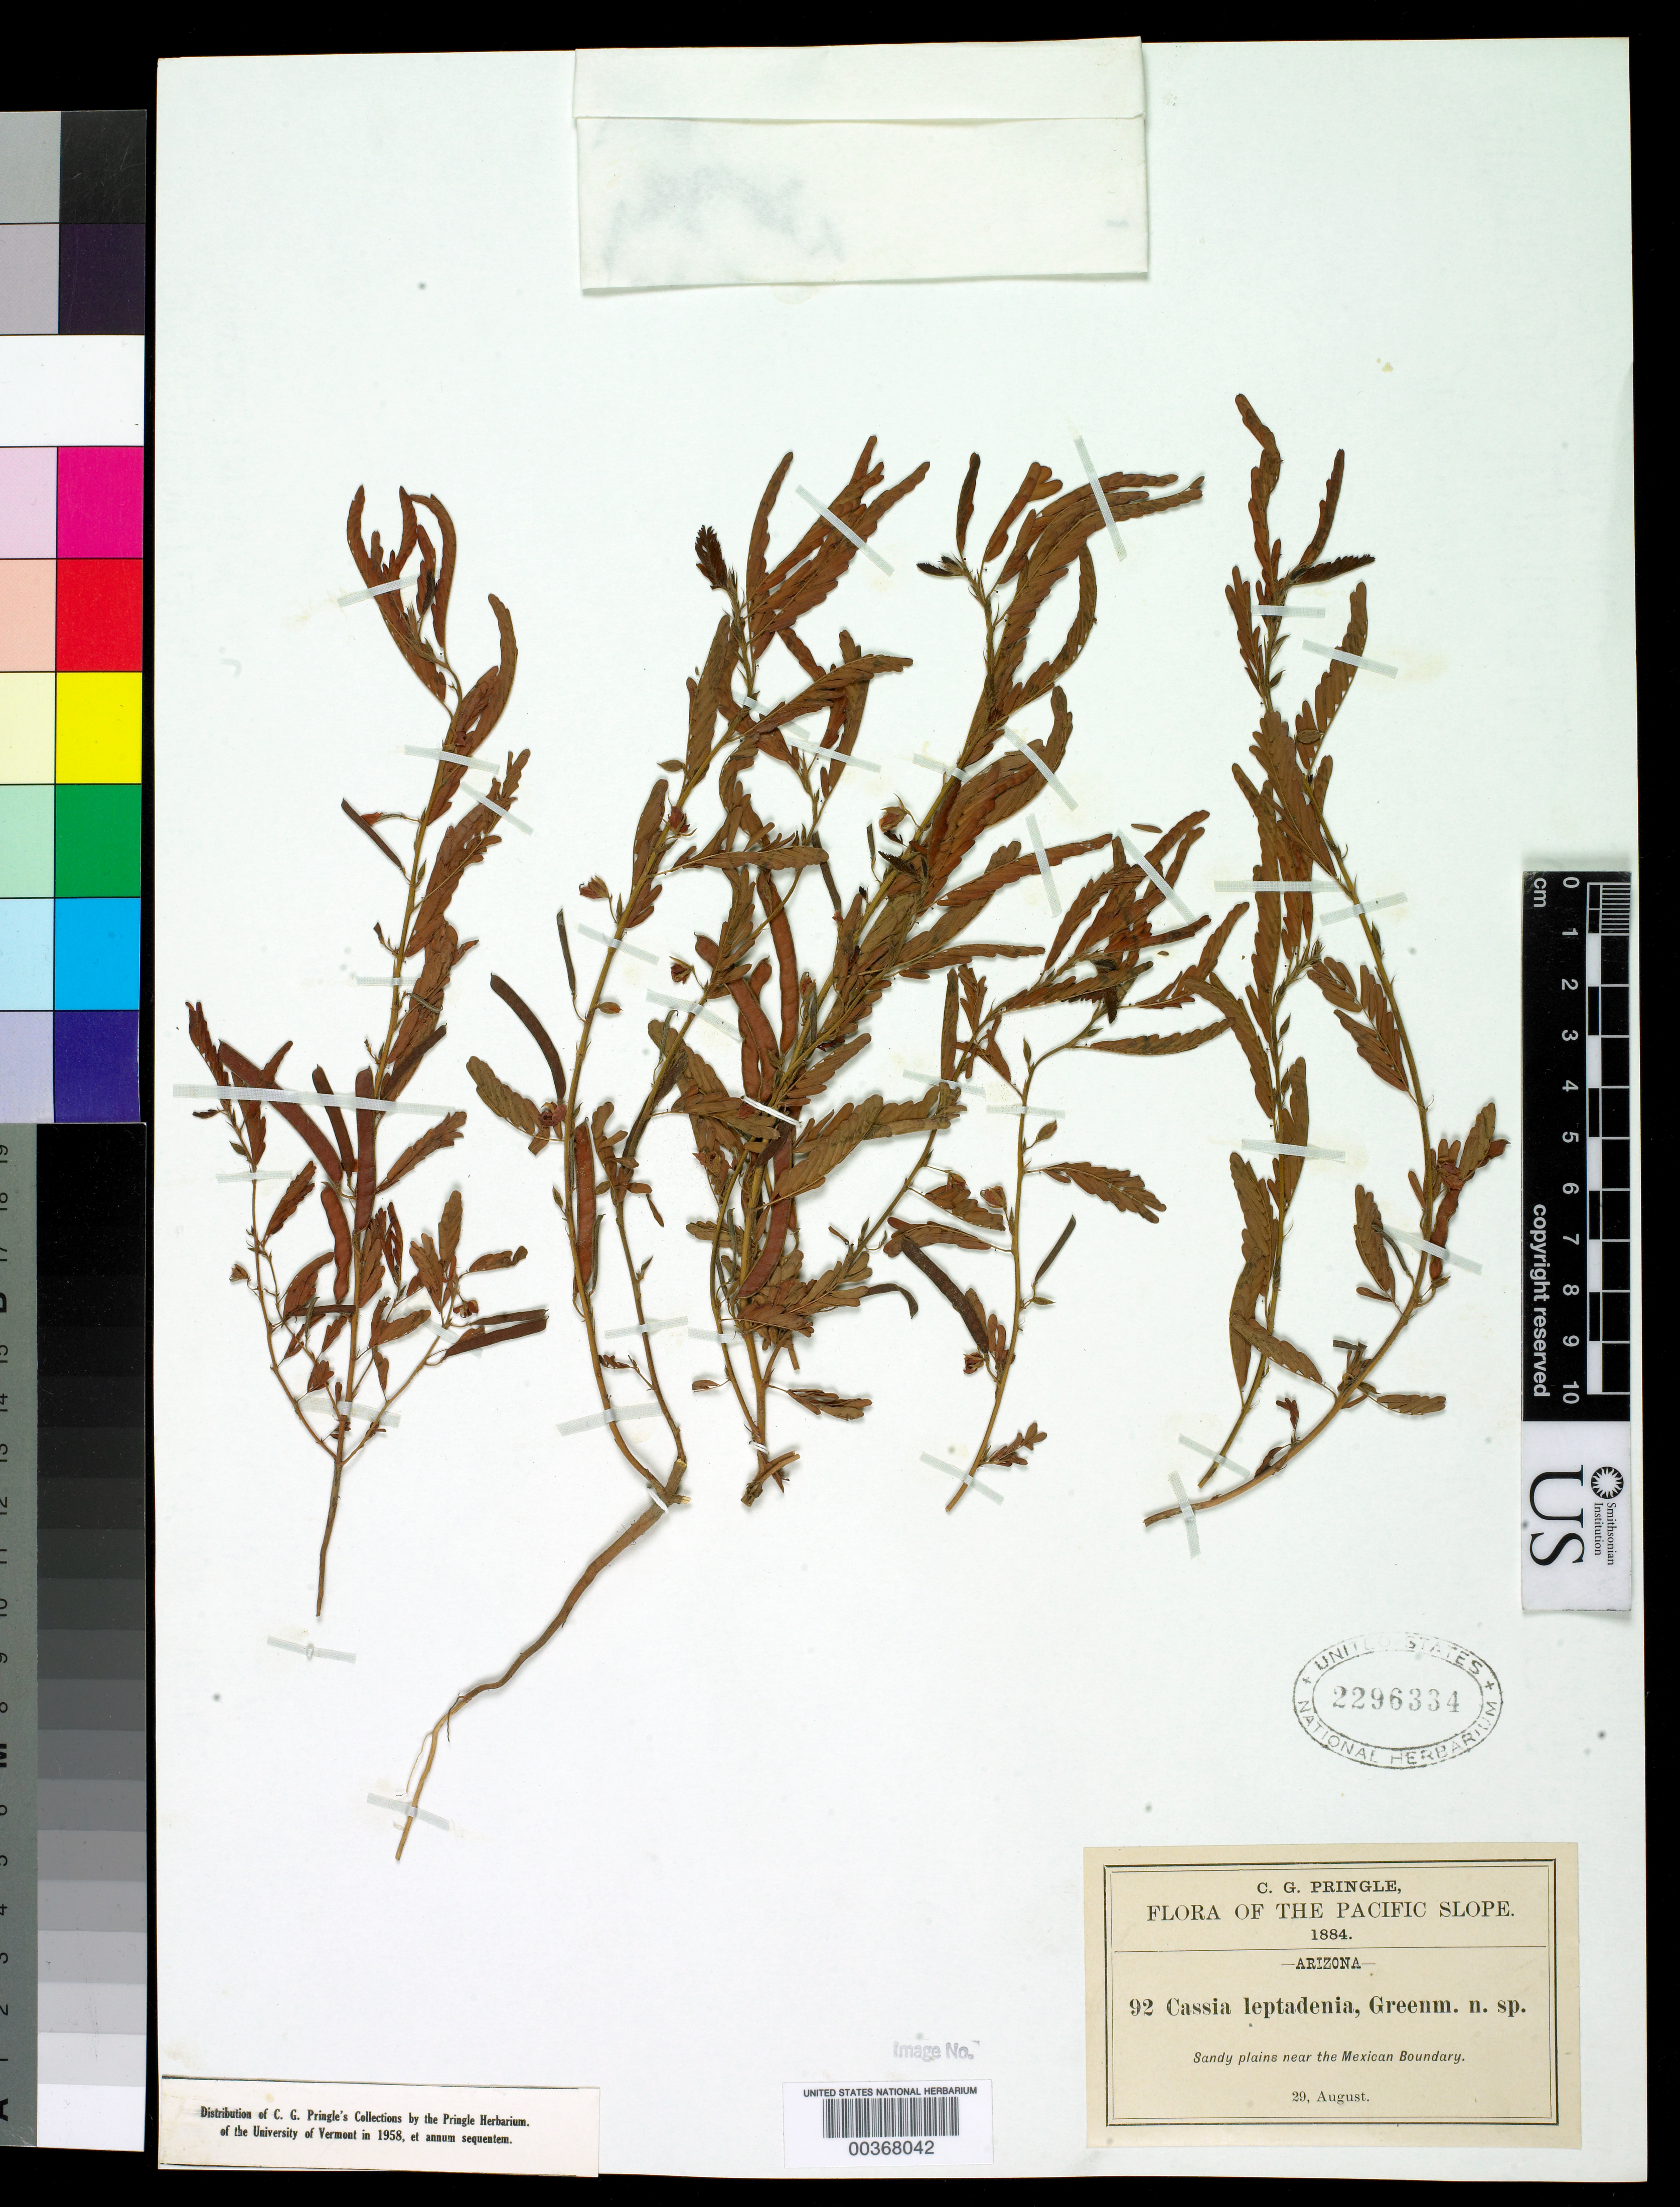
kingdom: Plantae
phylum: Tracheophyta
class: Magnoliopsida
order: Fabales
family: Fabaceae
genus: Cassia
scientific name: Cassia leptadenia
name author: Greenm.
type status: Syntype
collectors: C. G. Pringle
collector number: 92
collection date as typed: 29 Aug 1884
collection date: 1884-08-29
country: United States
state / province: Arizona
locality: Near the mexican boundary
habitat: Sandy plains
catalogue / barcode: US 2296334